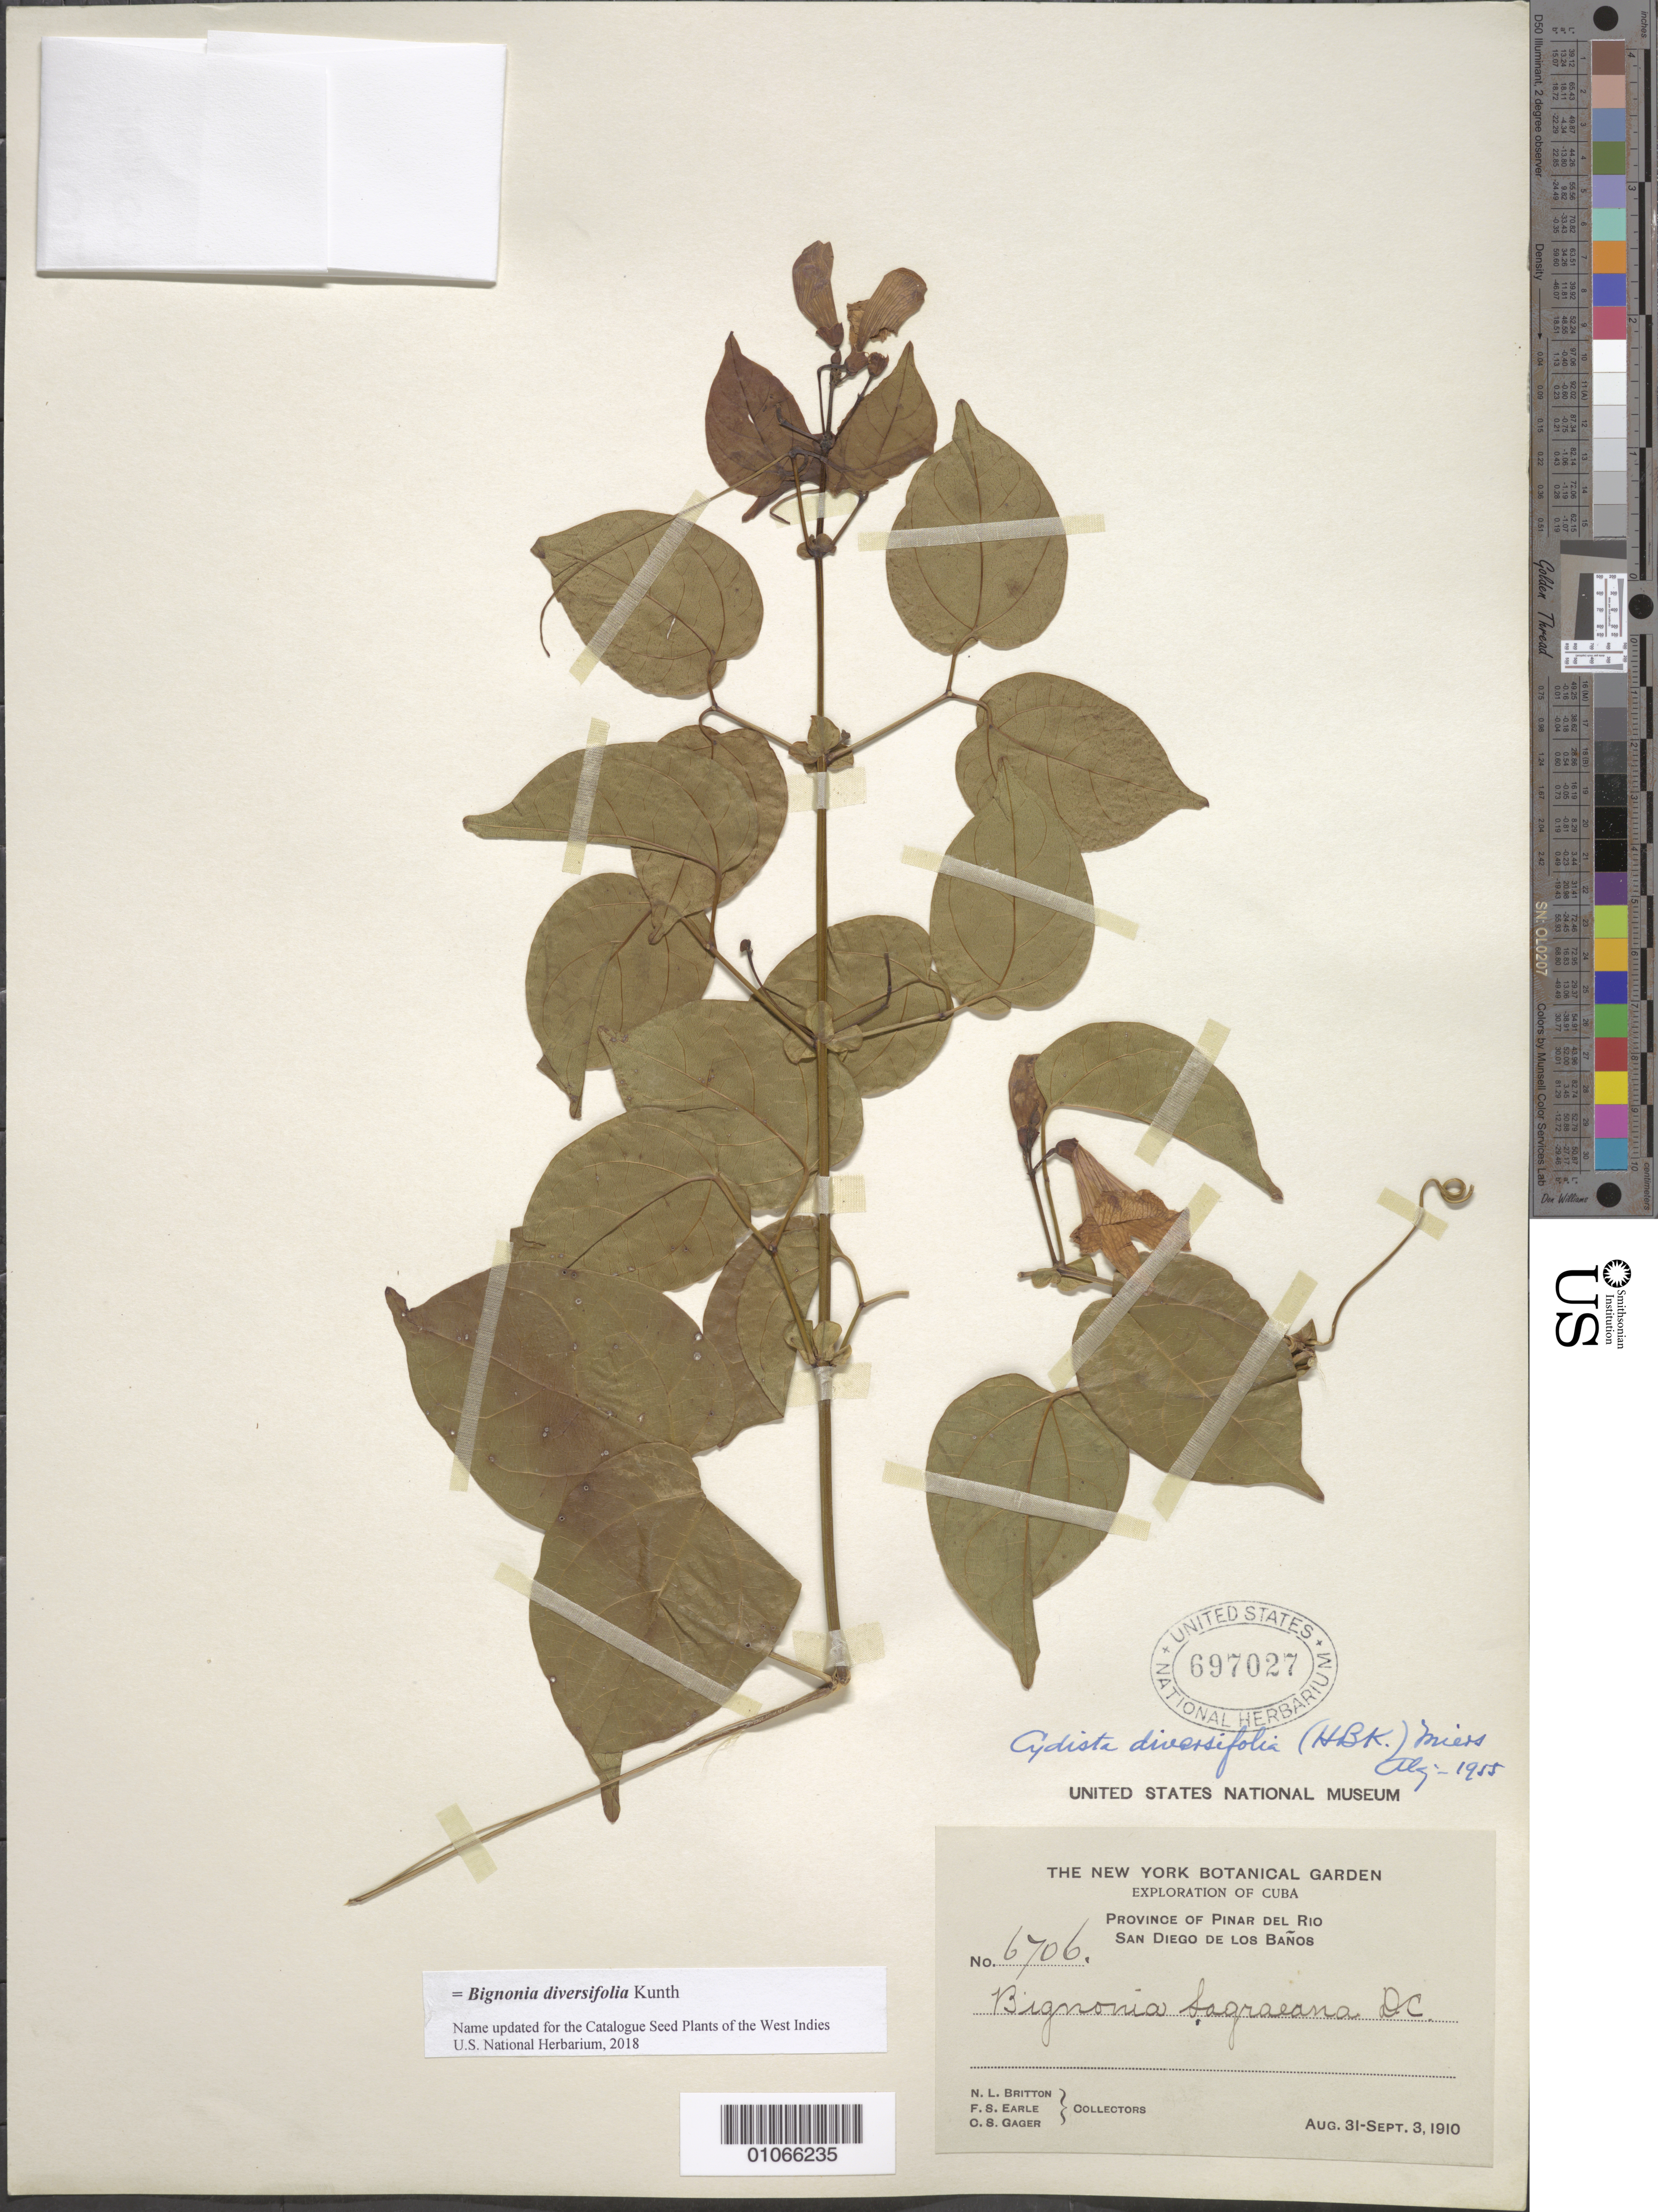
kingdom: Plantae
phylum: Tracheophyta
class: Magnoliopsida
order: Lamiales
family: Bignoniaceae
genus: Bignonia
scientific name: Bignonia diversifolia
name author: Kunth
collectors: N. Britton, F. S. Earle & C. Gager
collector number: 6706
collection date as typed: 31 Aug 1910 to 03 Sep 1910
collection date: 1910-08-31/1910-09-03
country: Cuba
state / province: Pinar del Rio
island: Cuba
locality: San Diego de Los Baños,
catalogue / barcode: US 697027